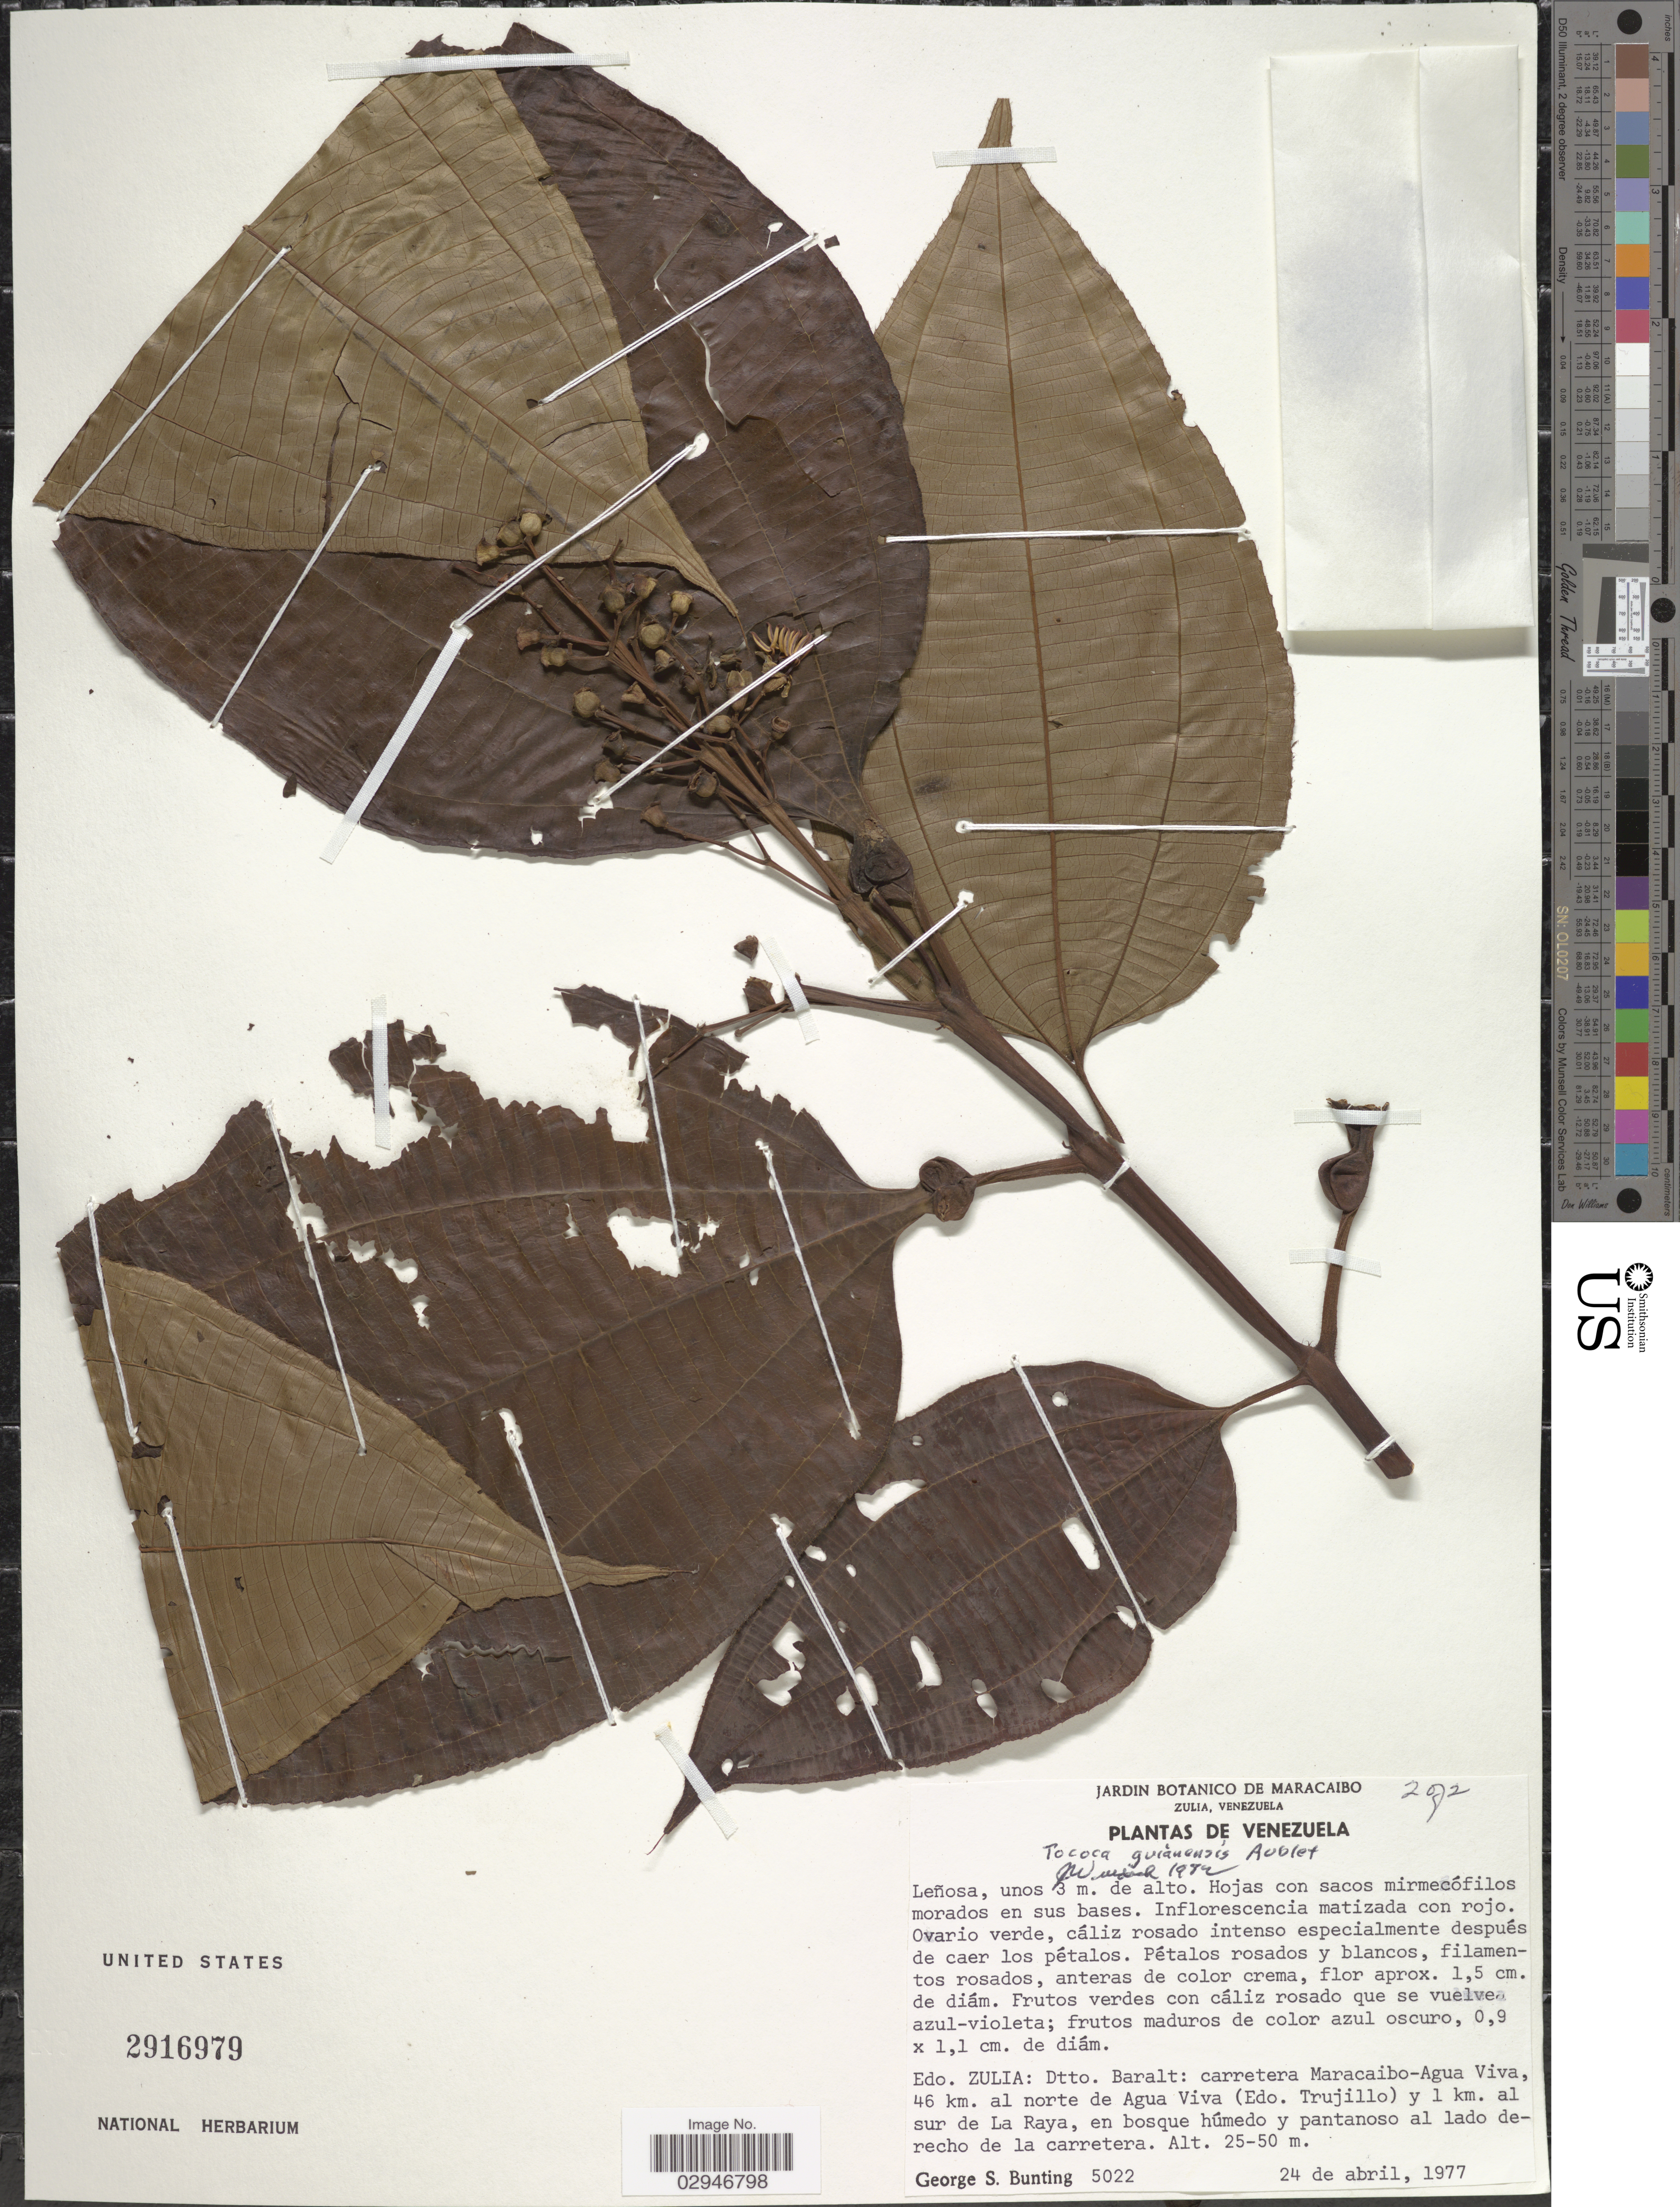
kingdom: Plantae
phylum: Tracheophyta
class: Magnoliopsida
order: Myrtales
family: Melastomataceae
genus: Tococa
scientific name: Tococa guianensis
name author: Aubl.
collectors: G. S. Bunting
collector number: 5022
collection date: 1977-04-24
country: Venezuela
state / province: Zulia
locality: Edo. Zulia: Dtto. Baralt: carretera Maracaibo-Agua Viva, 46 km. al norte de Agua Viva (Edo. Trujillo) y 1 km. al sur de La Raya, en bosque húmedo y pantanoso al lado derecho del carretera.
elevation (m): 25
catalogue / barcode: US 2916979